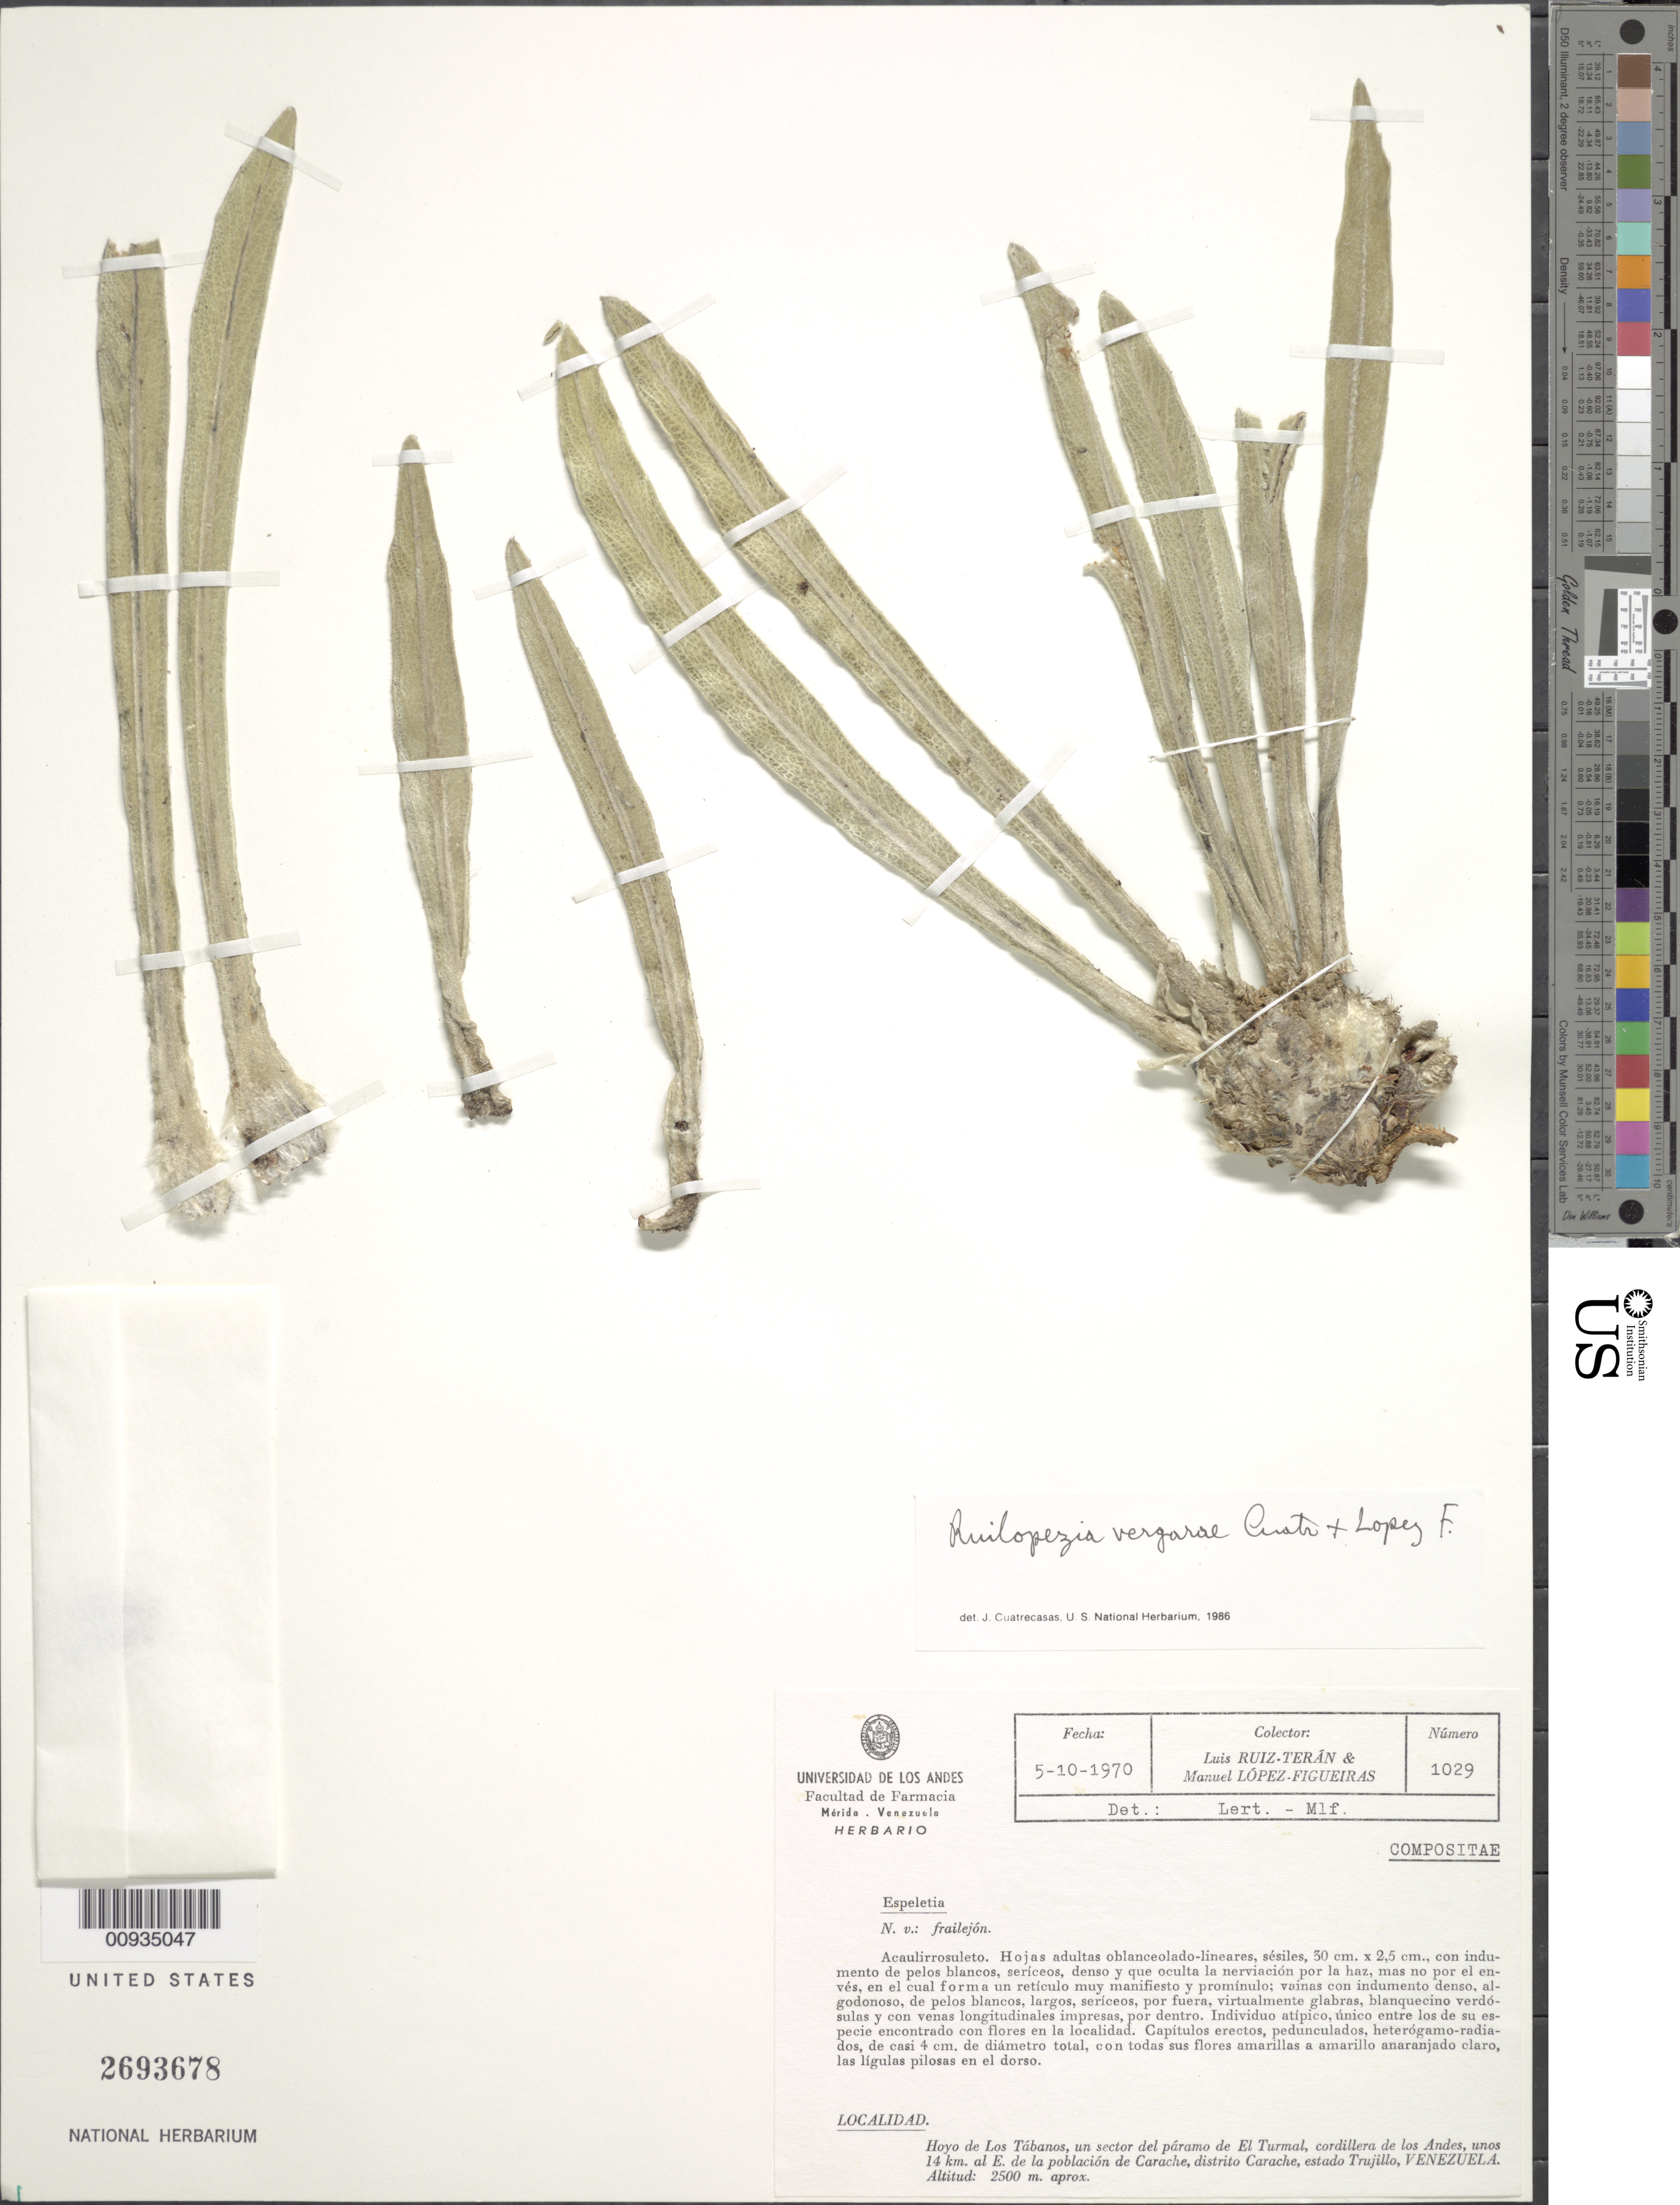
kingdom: Plantae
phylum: Tracheophyta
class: Magnoliopsida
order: Asterales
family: Asteraceae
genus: Ruilopezia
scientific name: Ruilopezia vergarae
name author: Cuatrec. & López Fig.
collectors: L. E. Ruíz-Terán & M. López Figueiras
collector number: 1029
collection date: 1970-10-05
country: Venezuela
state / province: Trujillo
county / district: Carache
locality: Hoyo de los Tábanos, un sector del páramo de El Turmal, cordillera de los Andes, unos 14 km al E. de la población de Carache.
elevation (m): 2500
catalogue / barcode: US 2693678